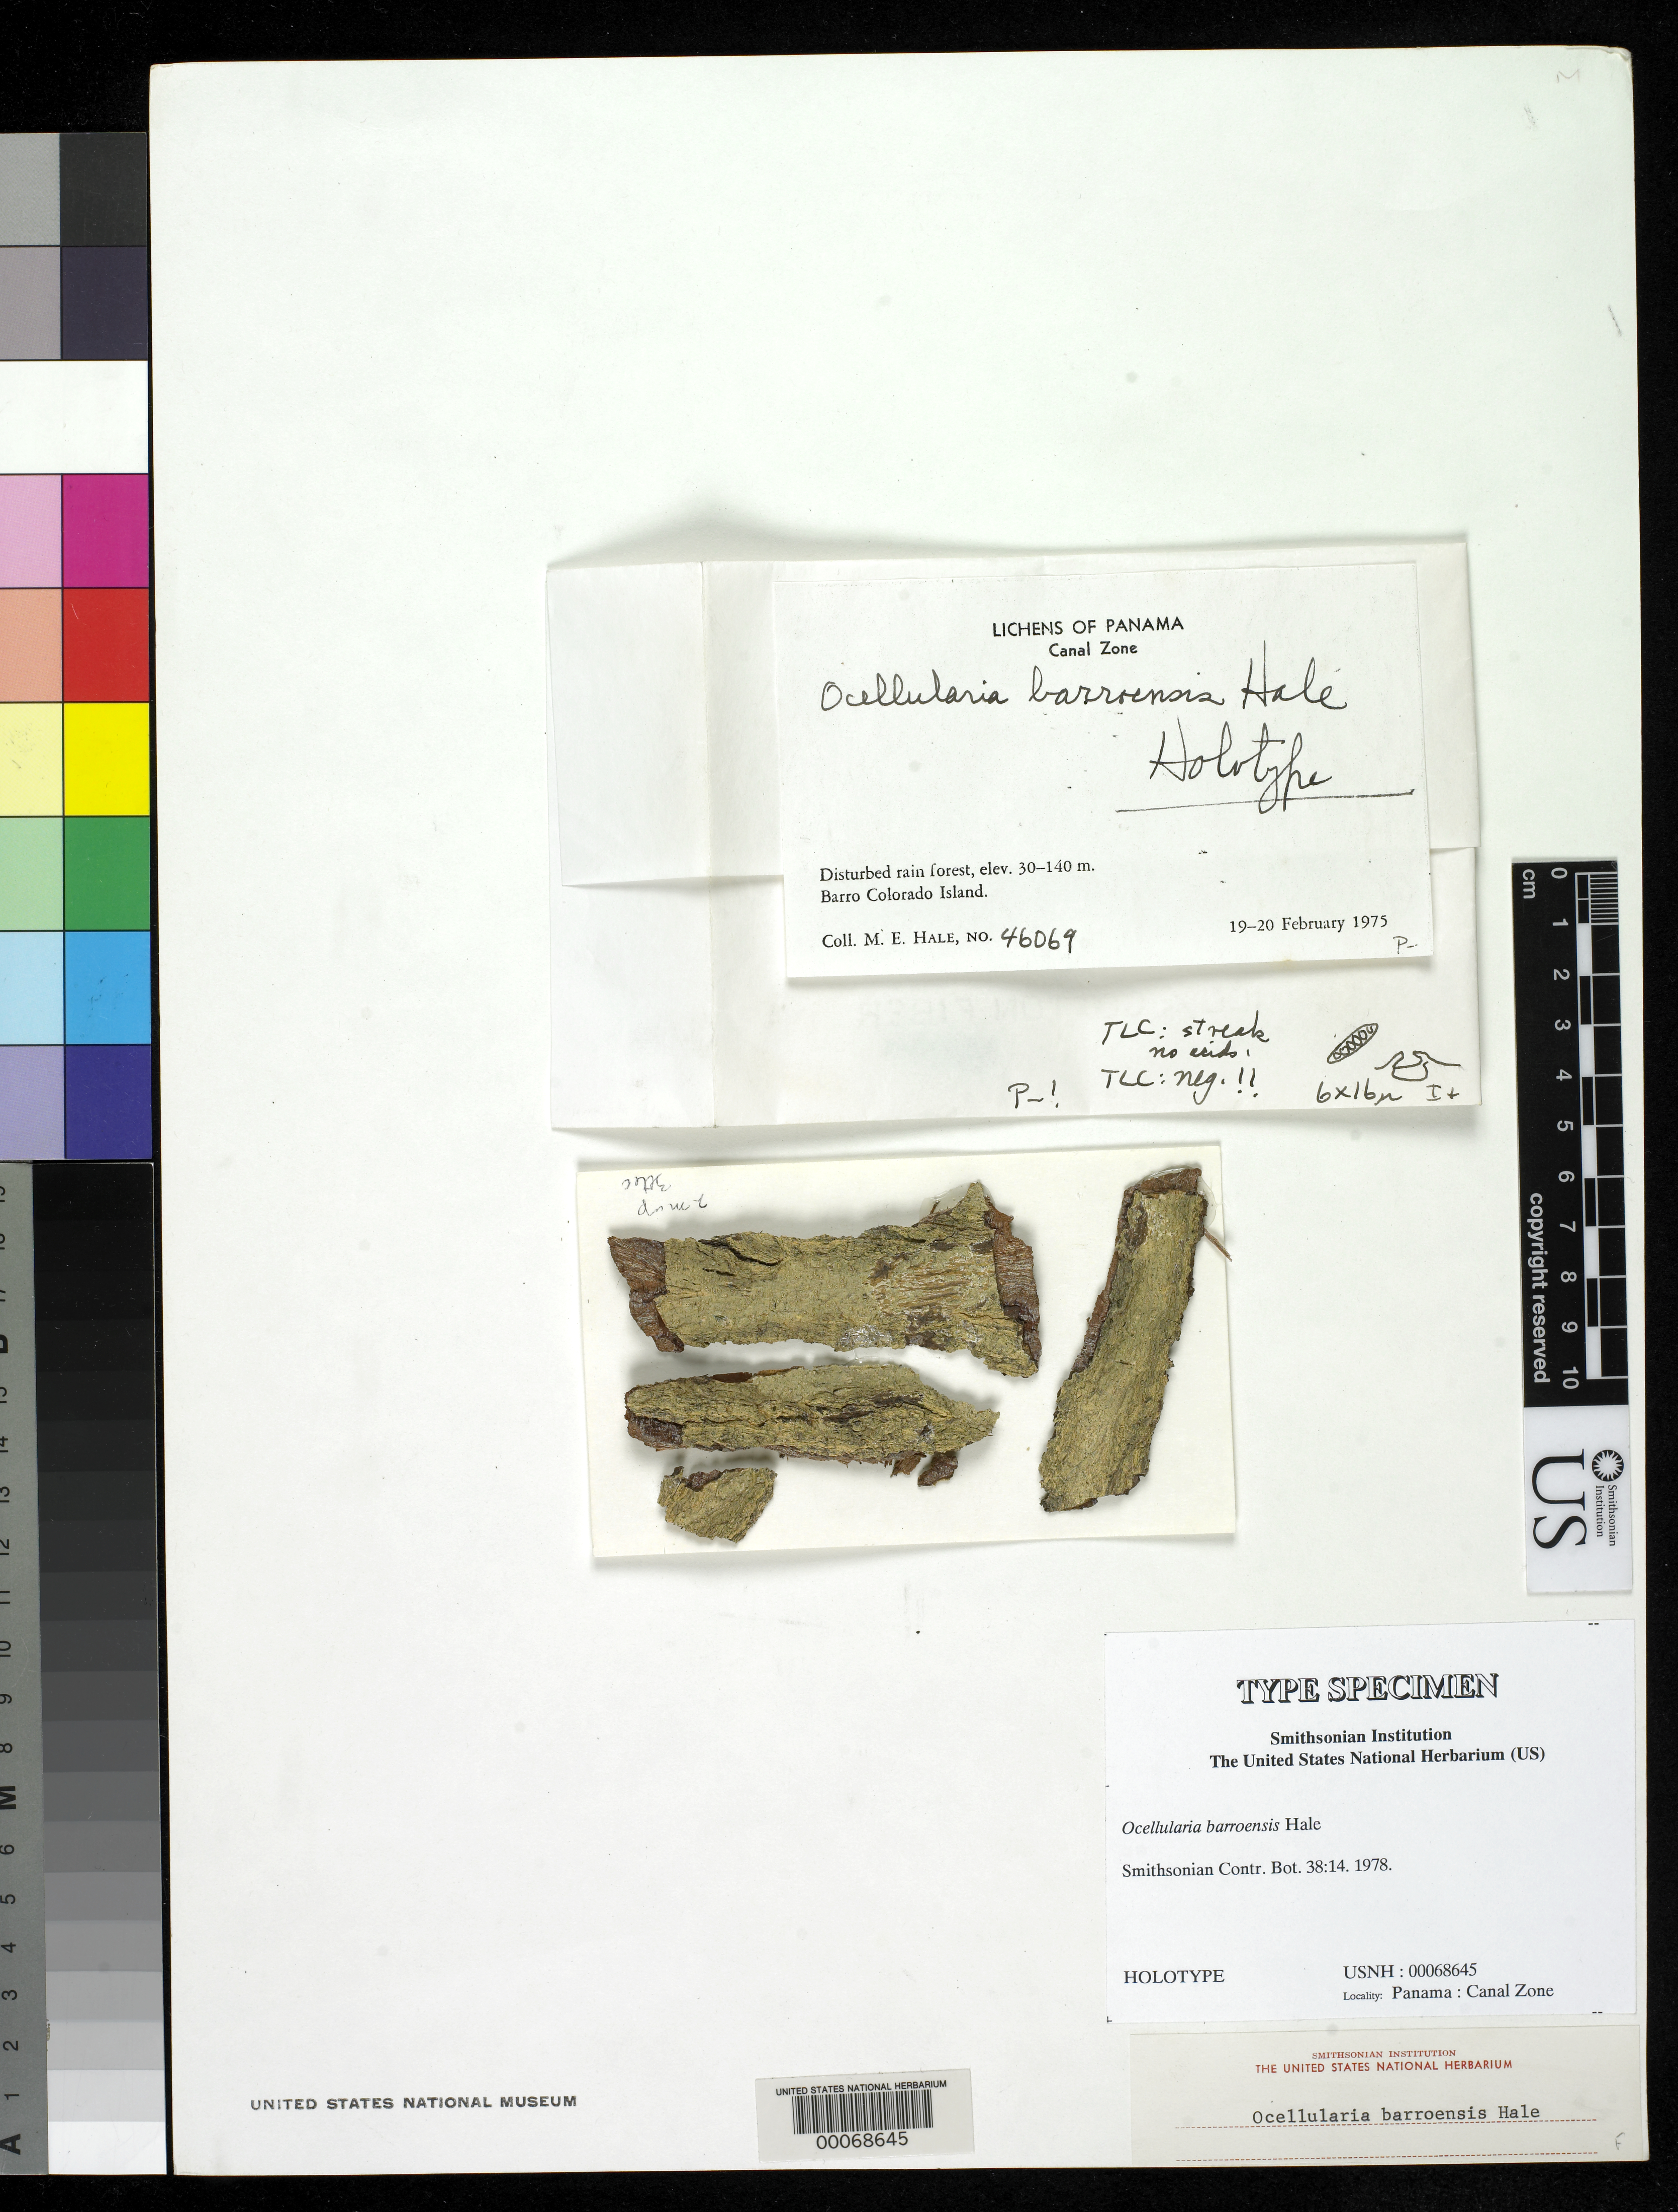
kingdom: Fungi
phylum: Ascomycota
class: Lecanoromycetes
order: Ostropales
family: Graphidaceae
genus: Ocellularia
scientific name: Ocellularia barroensis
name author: Hale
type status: Holotype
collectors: M. Hale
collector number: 46069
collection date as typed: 20 Feb 1975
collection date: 1975-02-20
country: Panama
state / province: Panamá Oeste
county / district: Canal Zone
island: Barro Colorado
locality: Zetek Trail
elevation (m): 100